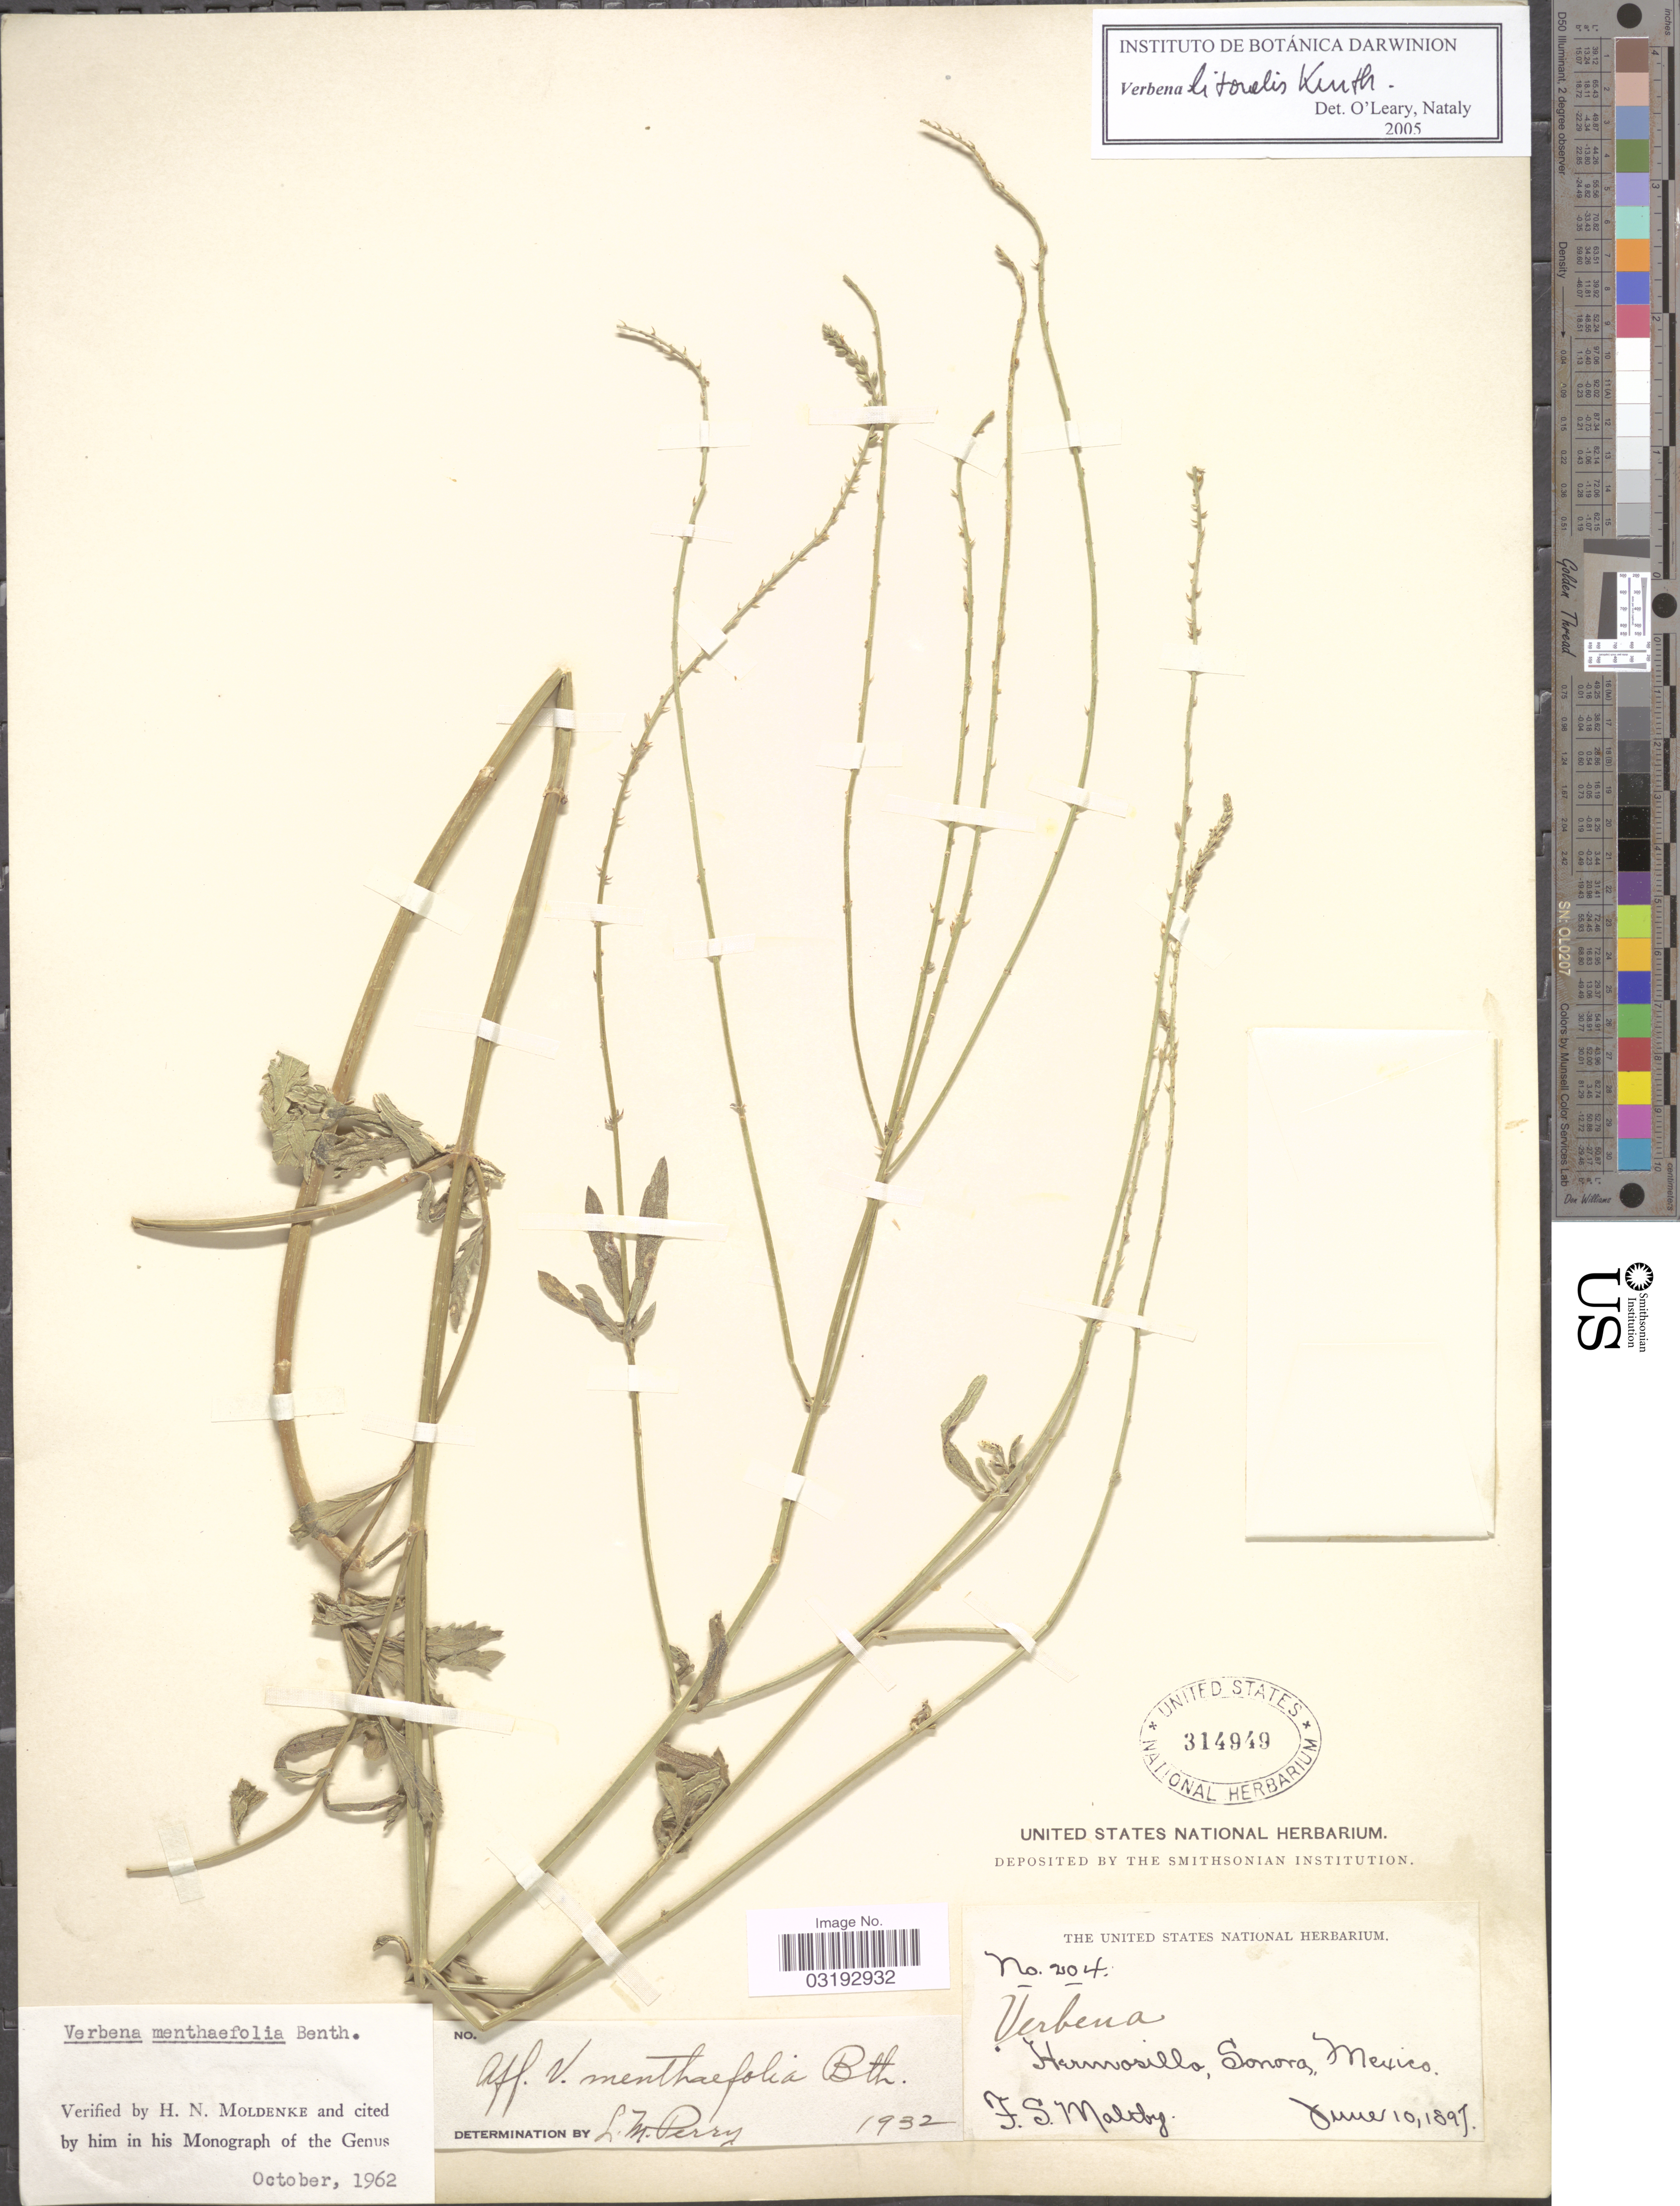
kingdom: Plantae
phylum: Tracheophyta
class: Magnoliopsida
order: Lamiales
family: Verbenaceae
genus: Verbena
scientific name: Verbena litoralis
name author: Kunth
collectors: F. S. Maltby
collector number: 204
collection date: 1897-06-10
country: Mexico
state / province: Sonora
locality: Hermosillo.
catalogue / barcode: US 314949